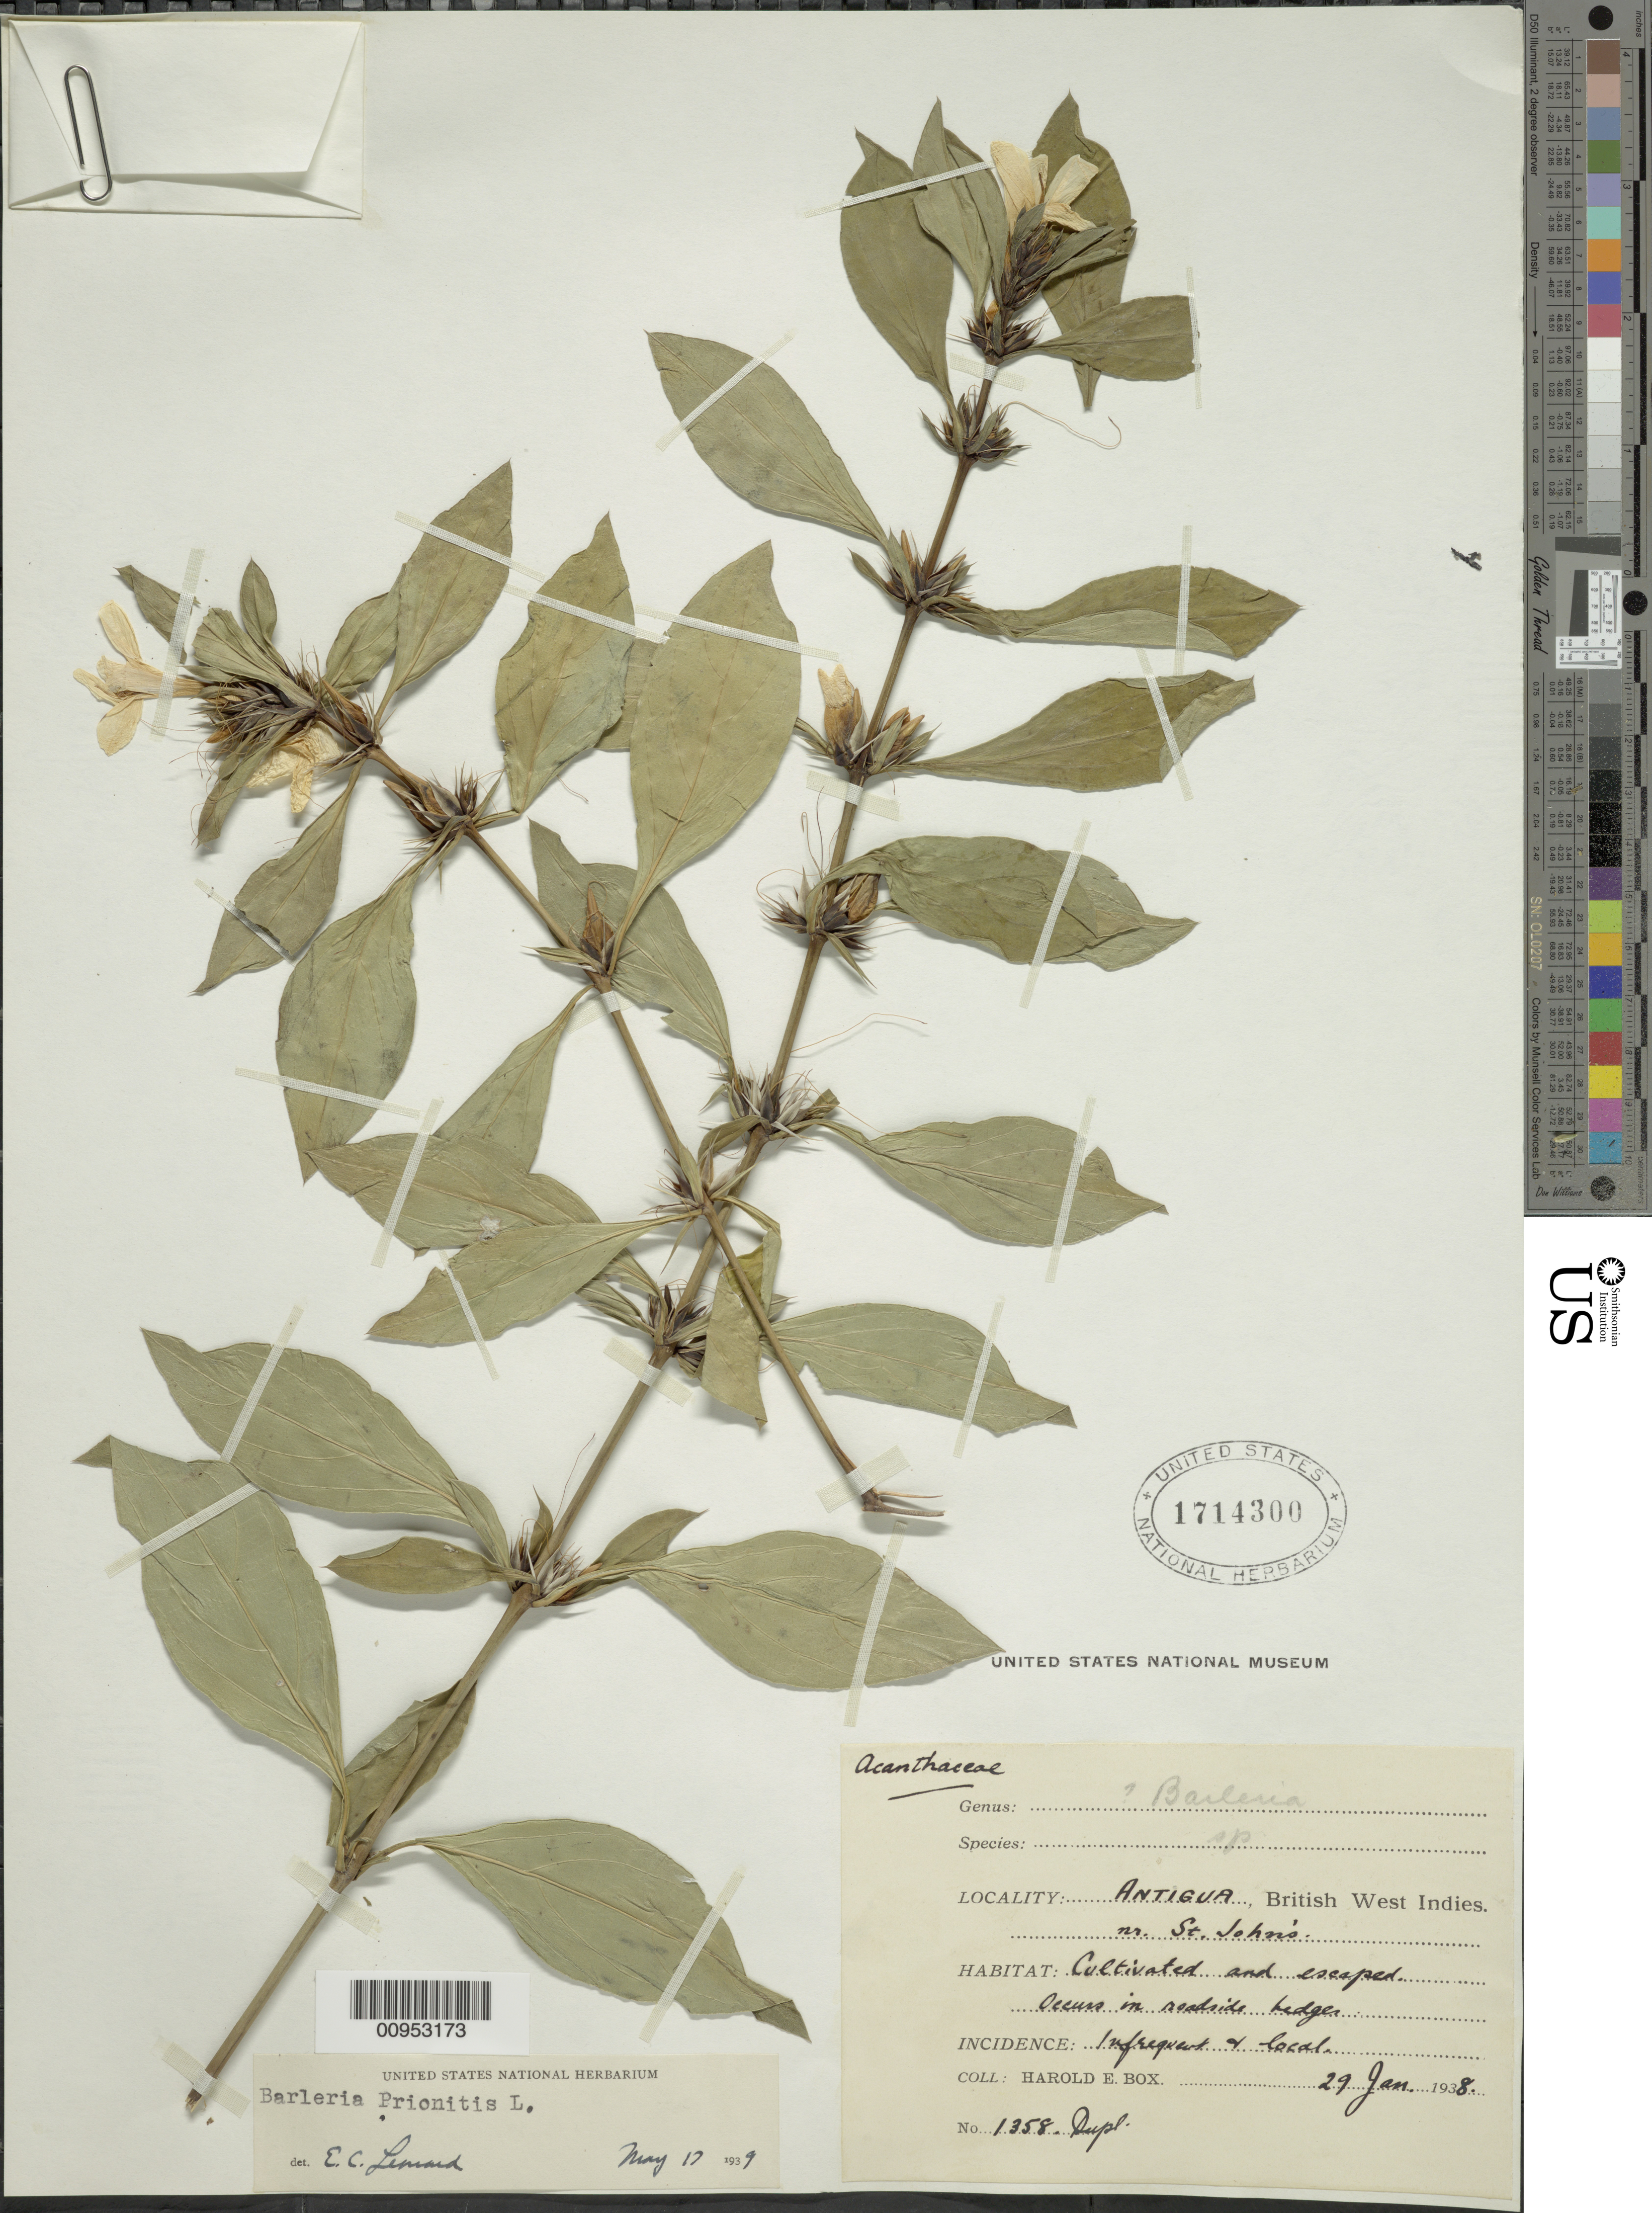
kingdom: Plantae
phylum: Tracheophyta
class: Magnoliopsida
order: Lamiales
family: Acanthaceae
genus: Barleria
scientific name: Barleria prionitis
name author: L.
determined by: Leonard, Emery C., (US)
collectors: H. E. Box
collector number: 1358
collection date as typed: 29 Jan 1938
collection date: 1938-01-29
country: Antigua and Barbuda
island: Antigua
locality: Near St. John's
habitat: Occurs in roadside hedges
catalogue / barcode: US 1714300